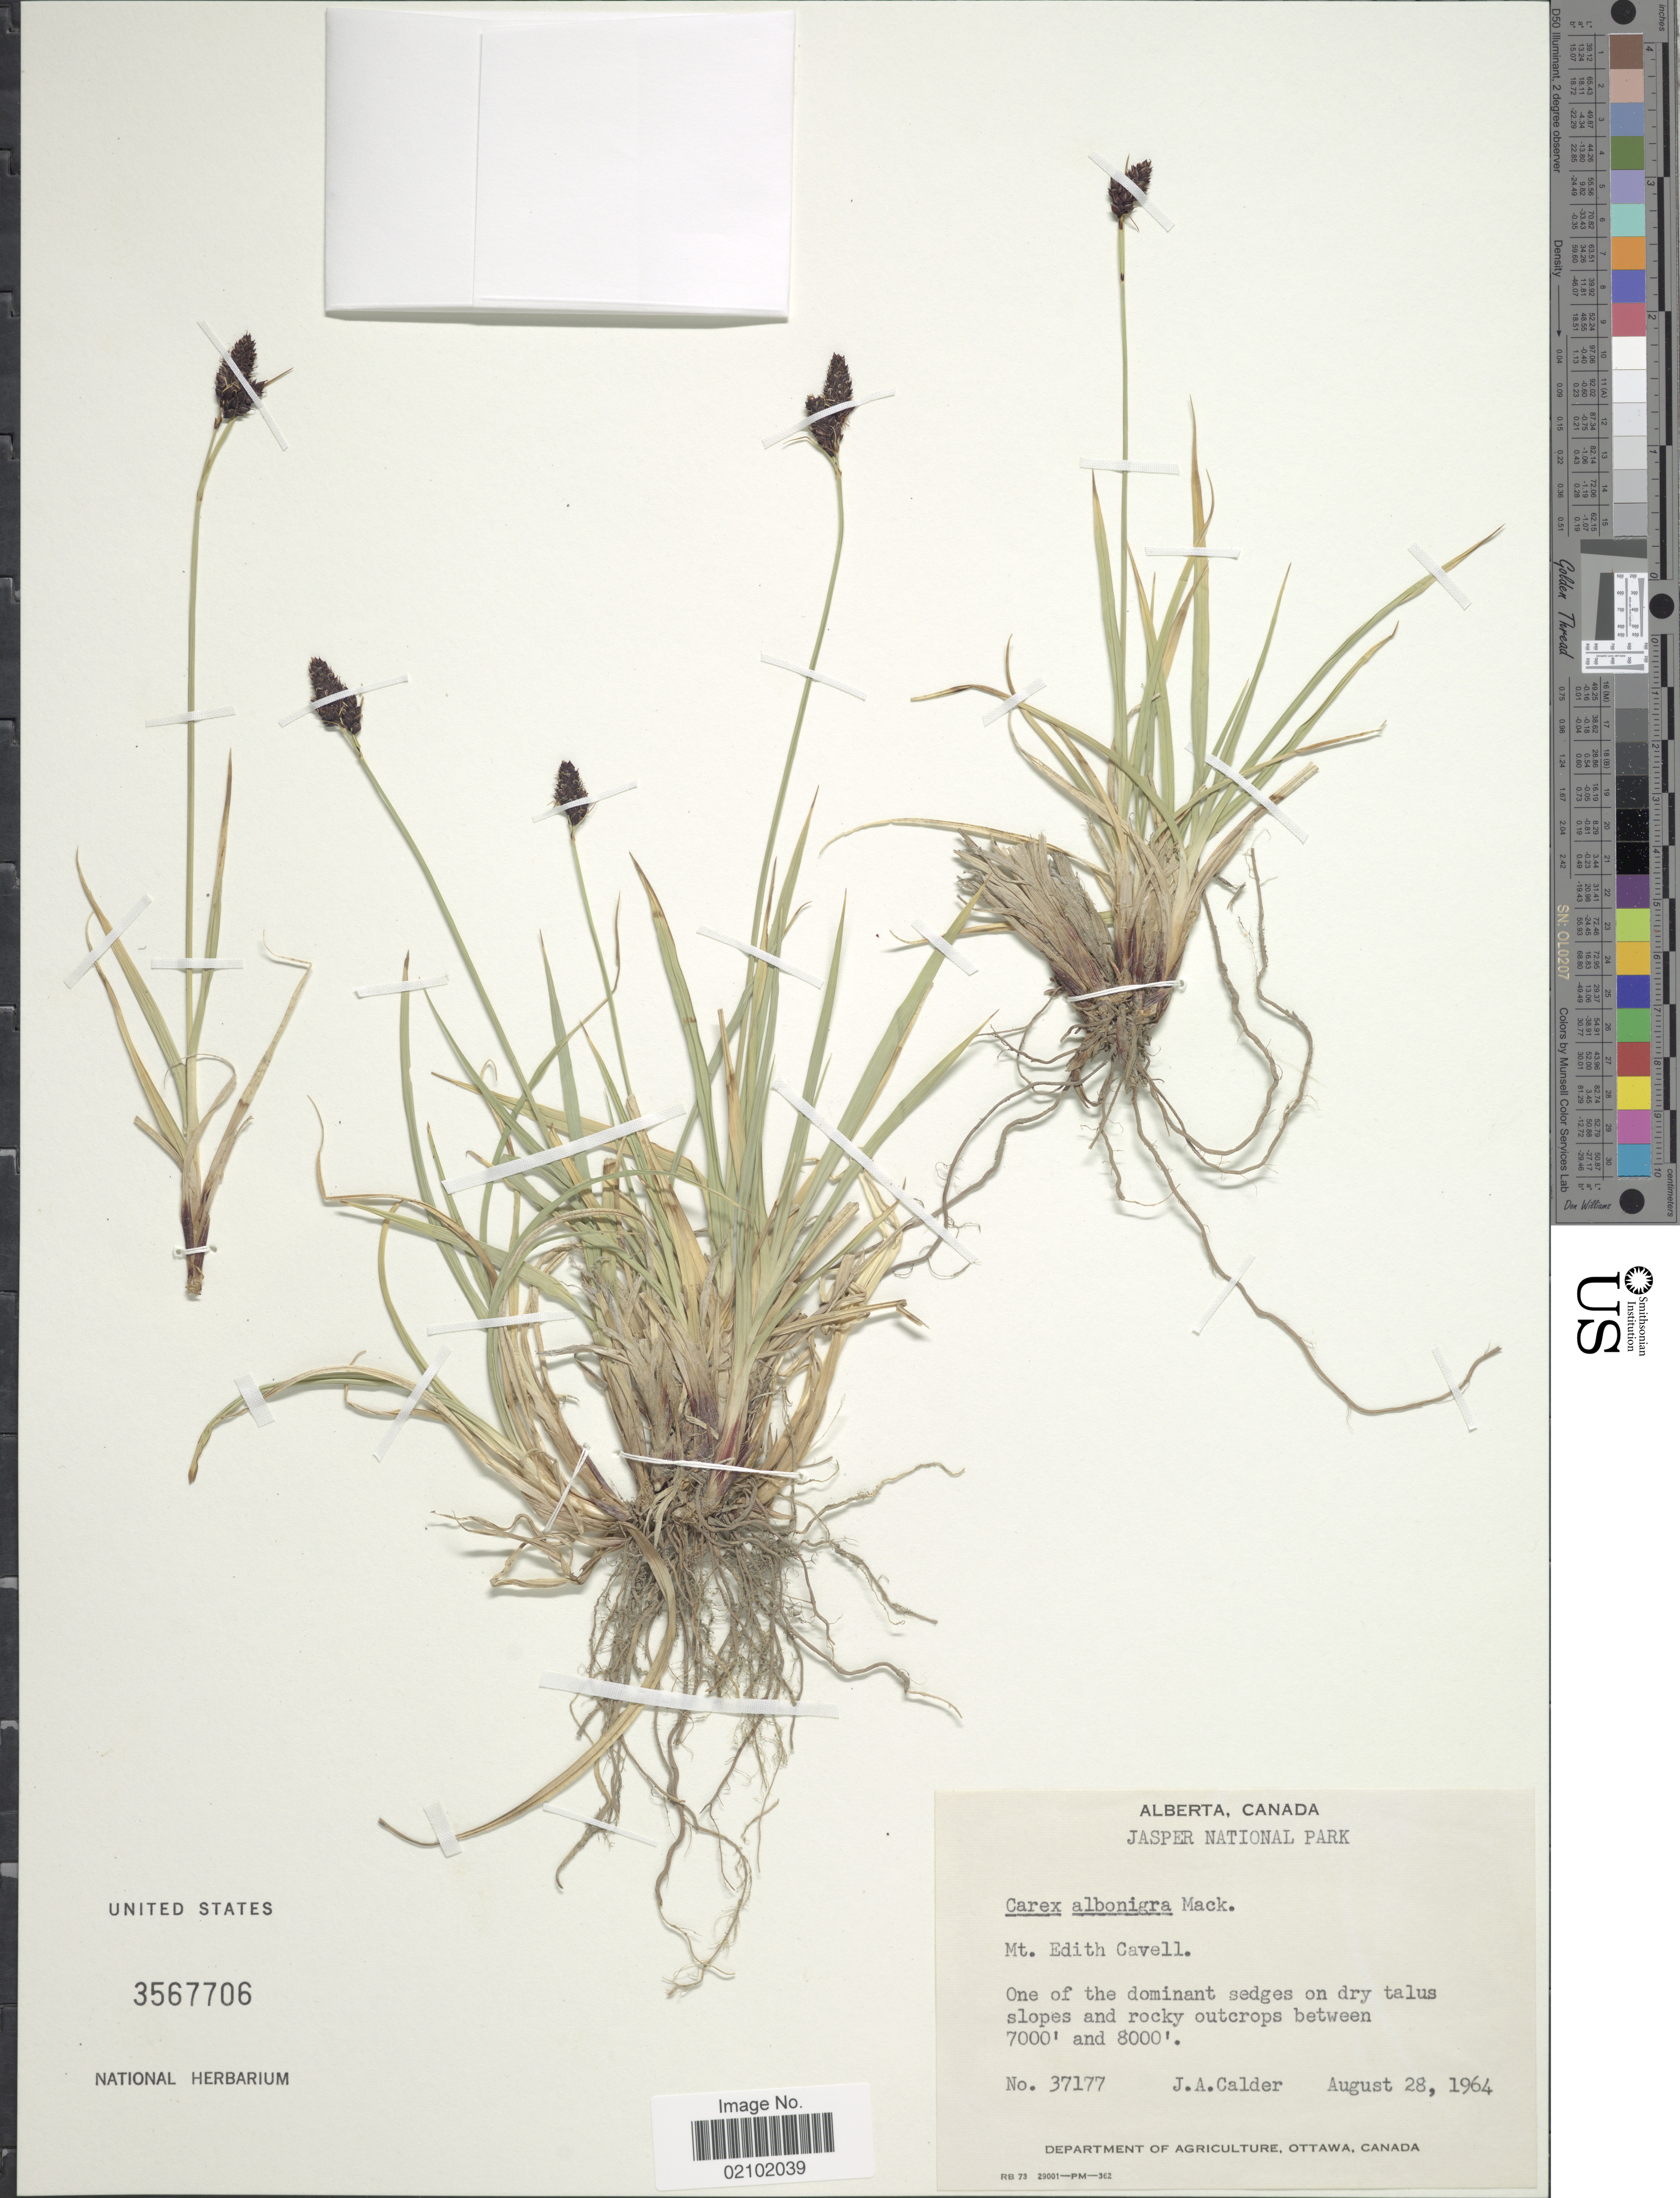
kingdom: Plantae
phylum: Tracheophyta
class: Liliopsida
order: Poales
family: Cyperaceae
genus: Carex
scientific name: Carex albonigra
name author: Mack.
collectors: J. A. Calder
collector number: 37177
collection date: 1964-08-28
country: Canada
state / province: Alberta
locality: Jasper National Park. Mt. Edith Cavell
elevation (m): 2134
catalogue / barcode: US 3567706